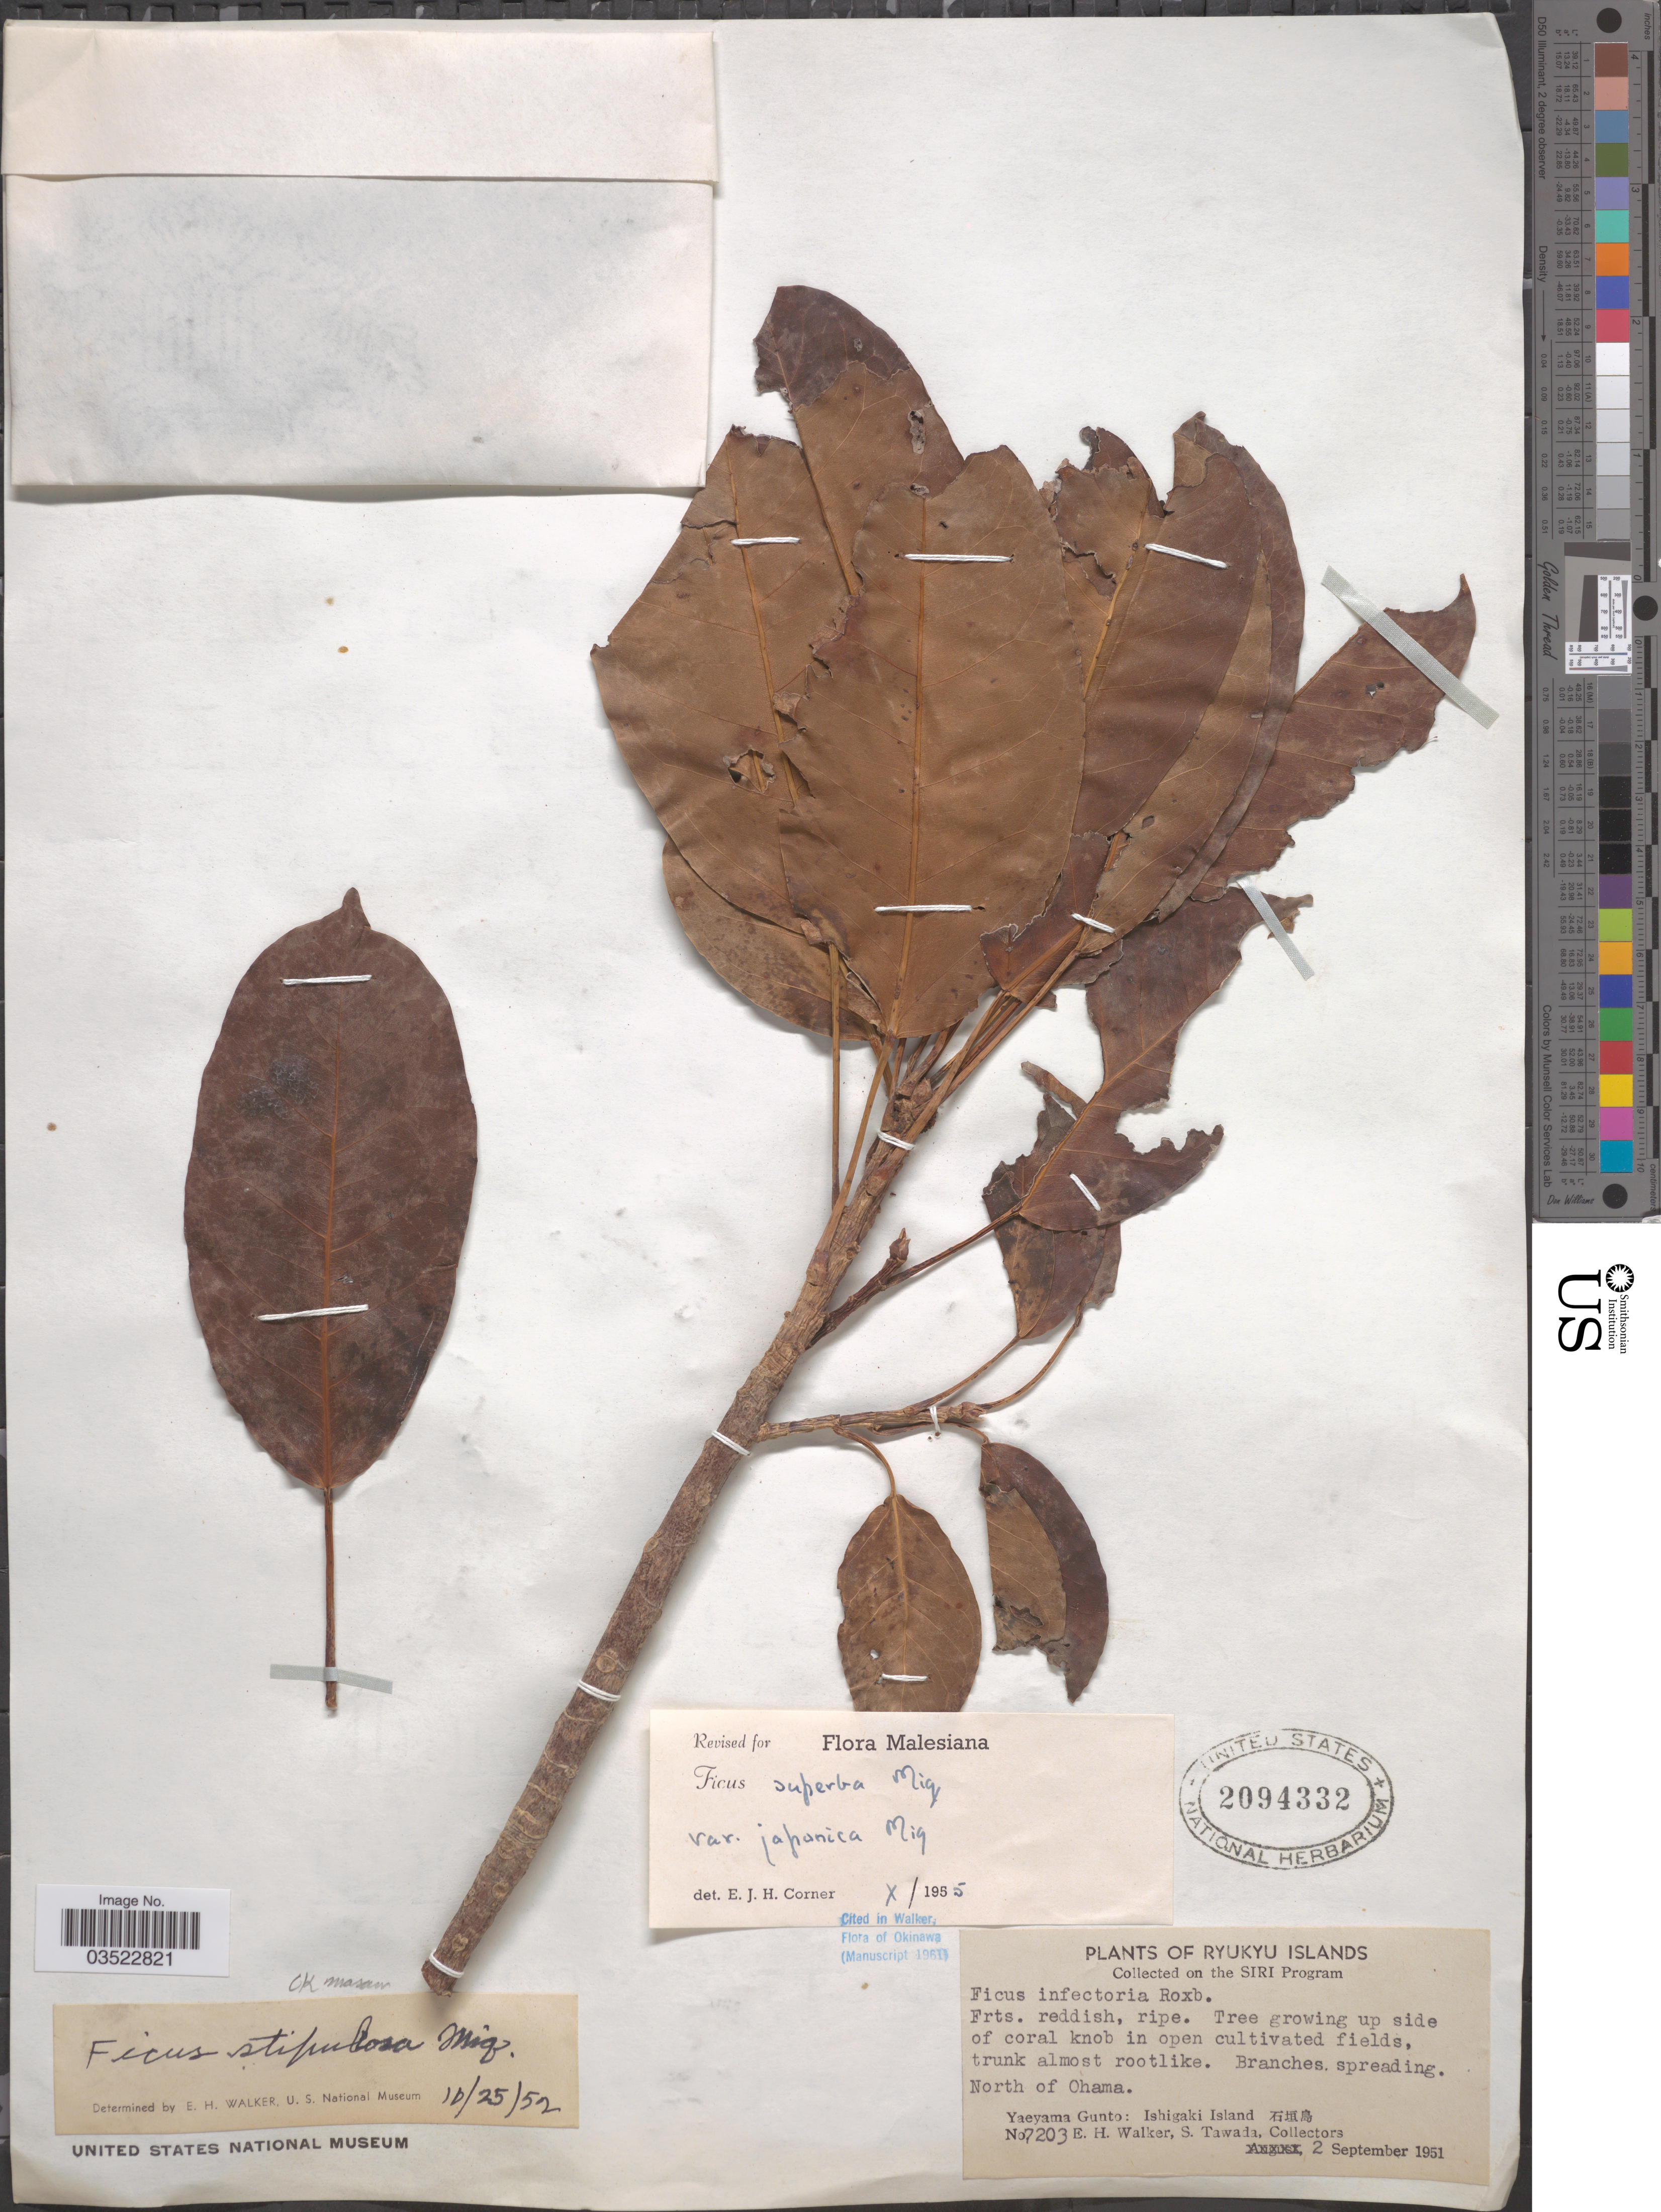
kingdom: Plantae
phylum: Tracheophyta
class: Magnoliopsida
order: Rosales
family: Moraceae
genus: Ficus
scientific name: Ficus superba var. japonica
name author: Miq.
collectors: E. H. Walker & S. Tawada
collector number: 7203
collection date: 1951-09-02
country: Japan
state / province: Okinawa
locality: Ryukyu Islands. North of Ohama. Yaeyama Gunto: Ishigaki Island X.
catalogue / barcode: US 2094332